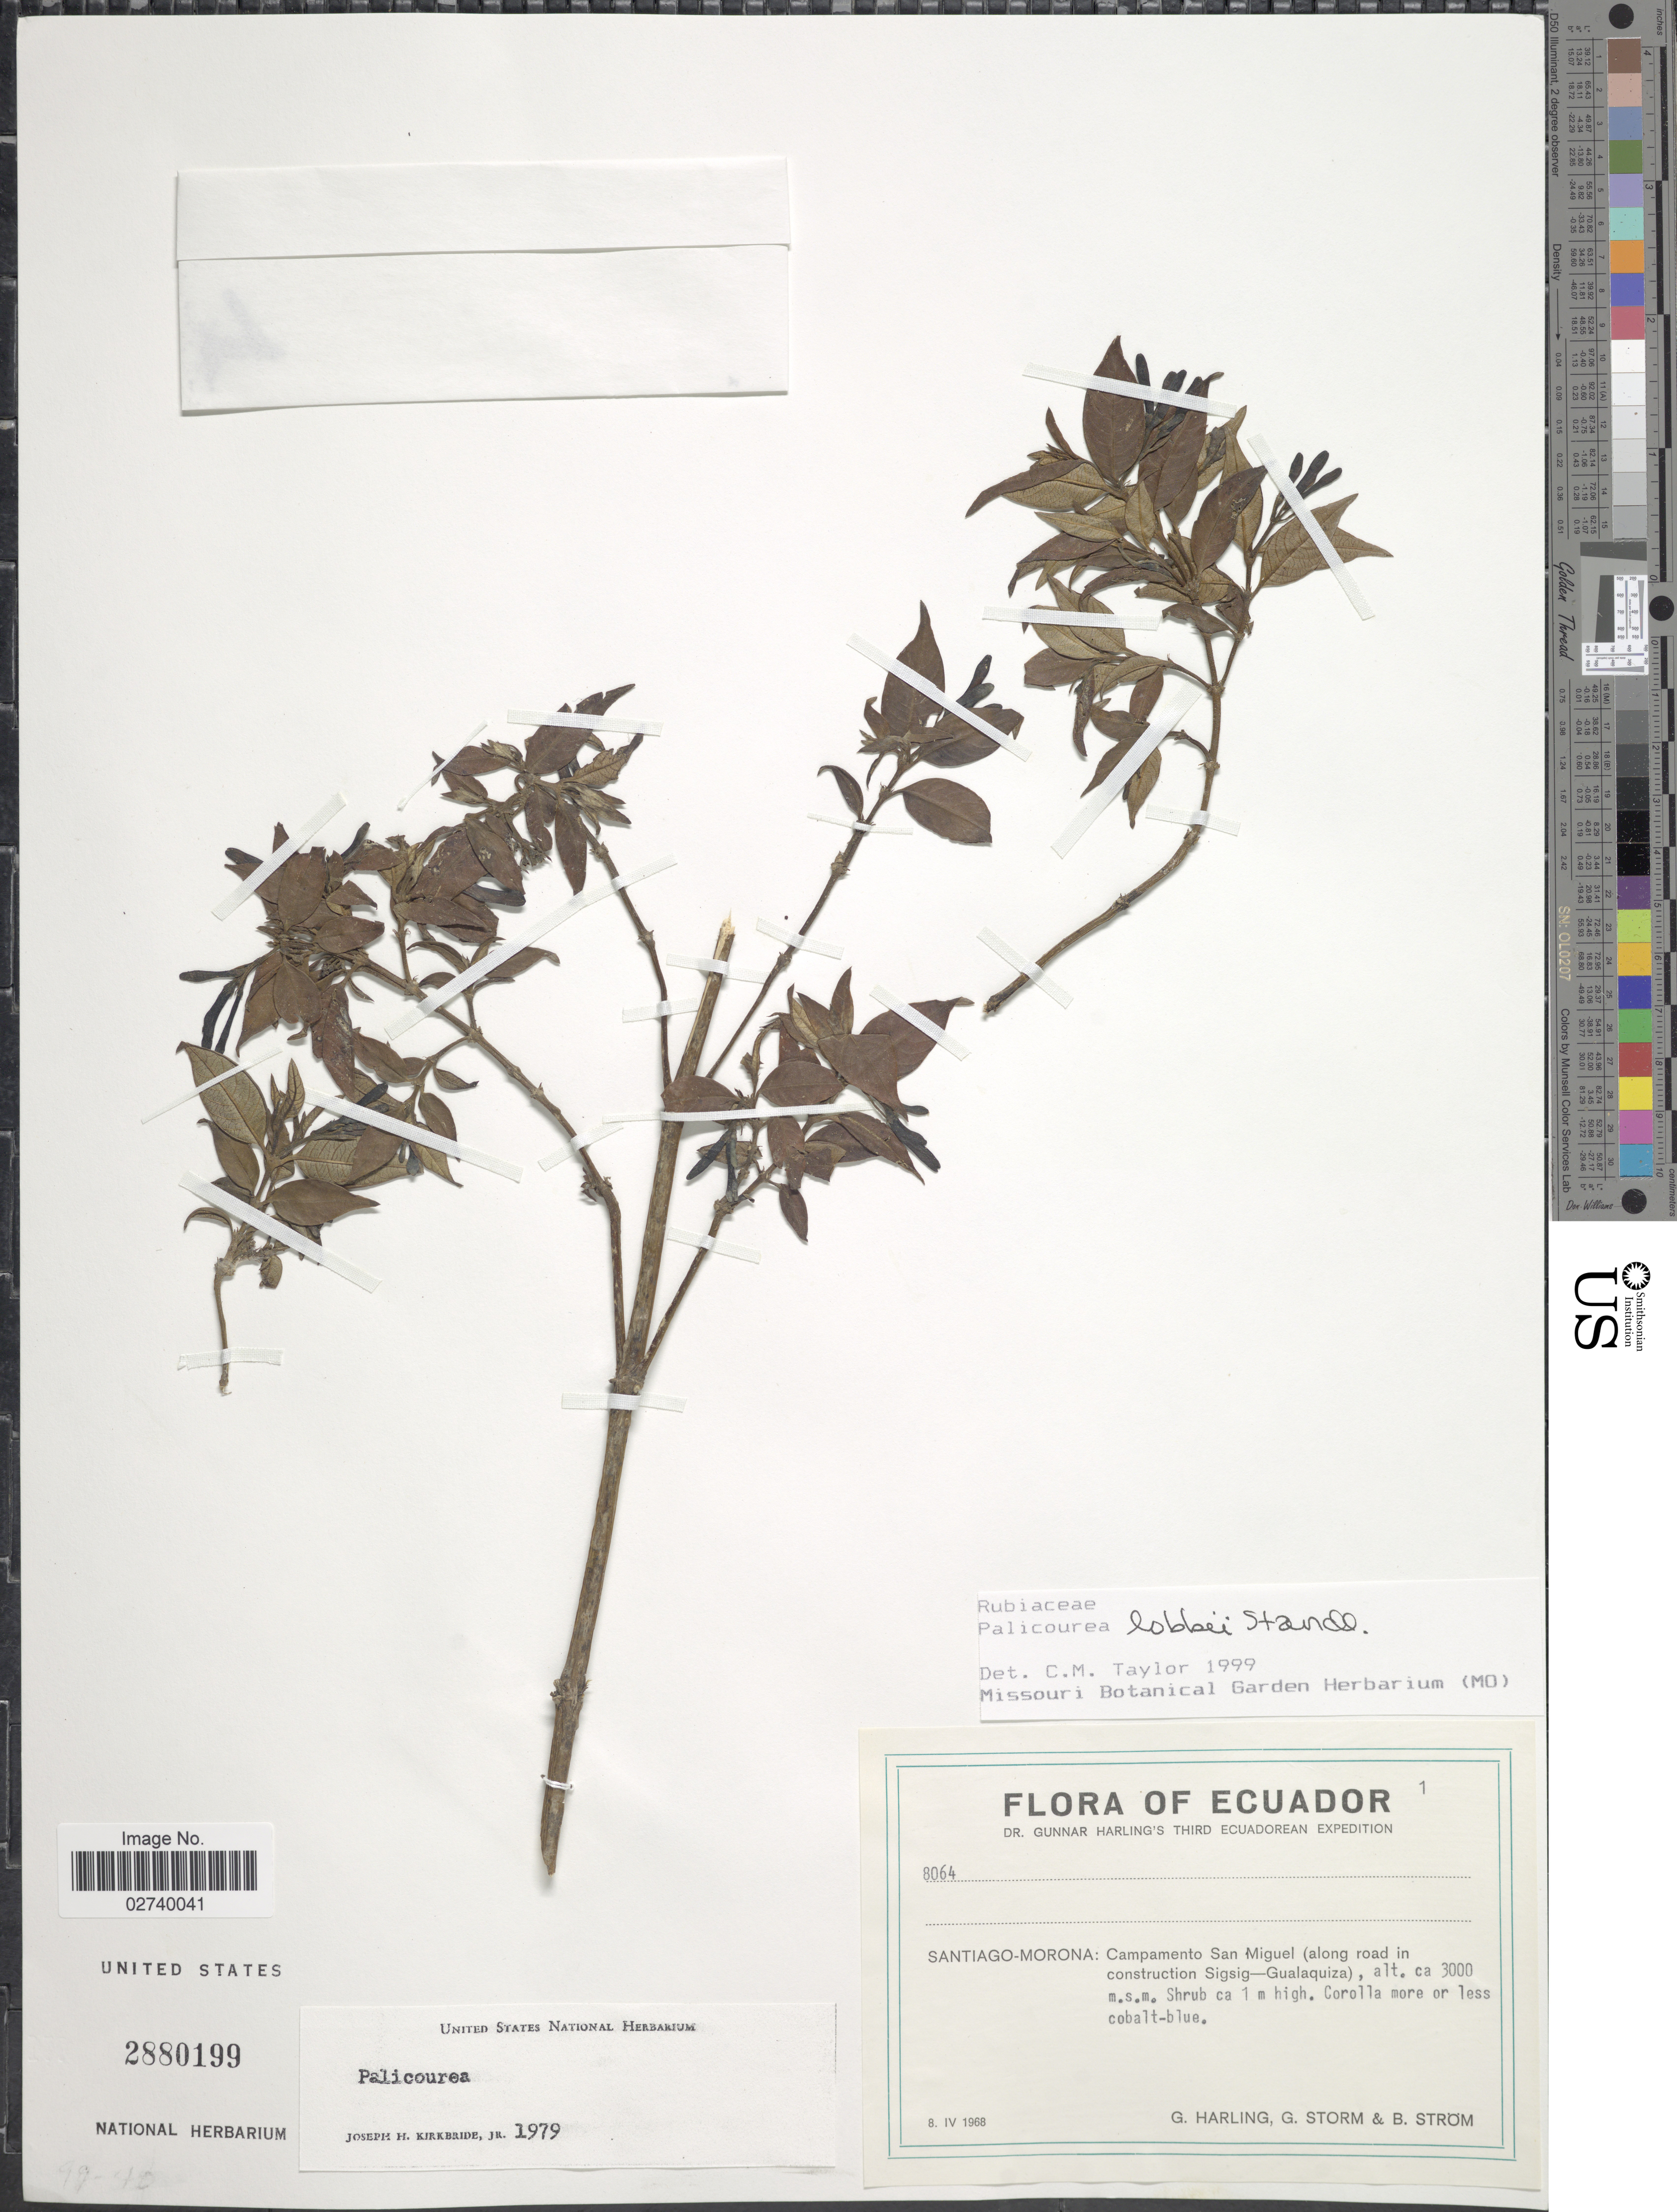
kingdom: Plantae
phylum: Tracheophyta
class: Magnoliopsida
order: Gentianales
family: Rubiaceae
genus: Palicourea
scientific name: Palicourea lobbii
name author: Standl.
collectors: G. Harling, G. Storm & B. Ström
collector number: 8064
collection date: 1968-04-08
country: Ecuador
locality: Santiago-Morona: Campamento San Miguel (along road in construction Sigsig-Gualaquiza)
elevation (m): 3000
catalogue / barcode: US 2880199